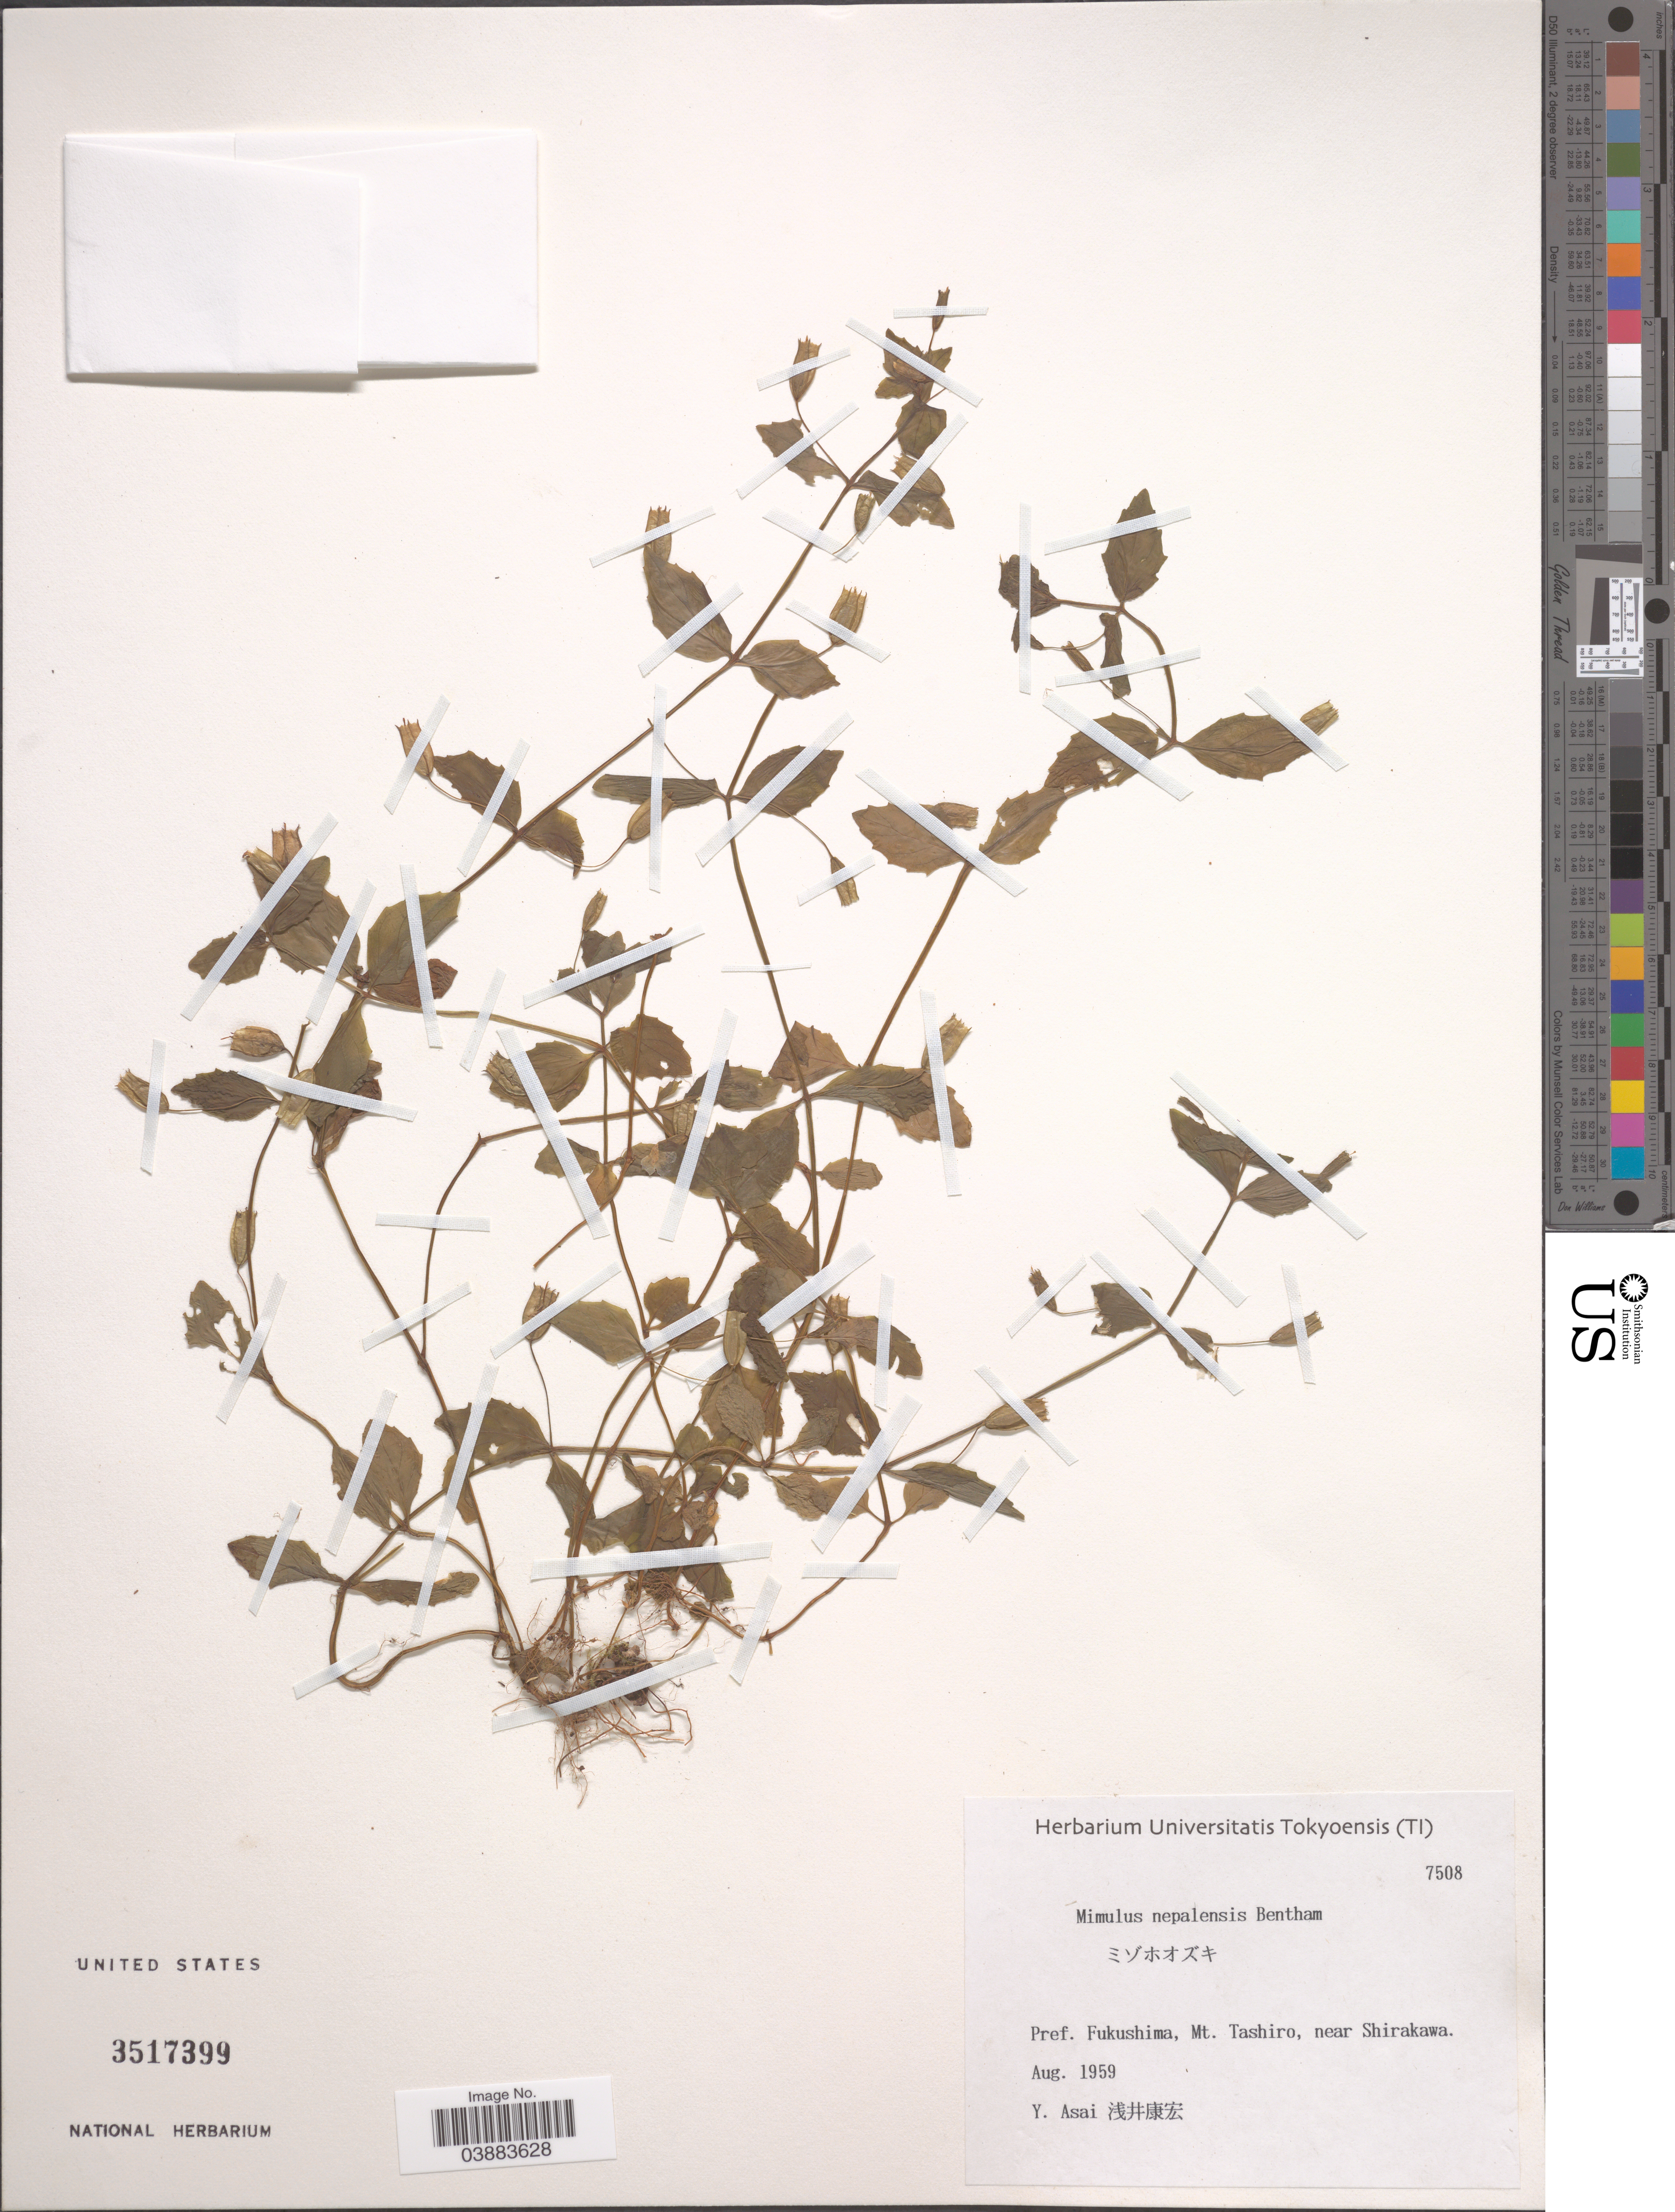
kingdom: Plantae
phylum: Tracheophyta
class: Magnoliopsida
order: Lamiales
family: Phrymaceae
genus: Mimulus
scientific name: Mimulus nepalensis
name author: Benth.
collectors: Y. Asai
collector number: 7508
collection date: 1959-08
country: Japan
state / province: Hukusima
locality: Pref. Fukushima, Mt. Tashiro, near Shirakawa.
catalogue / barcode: US 3517399